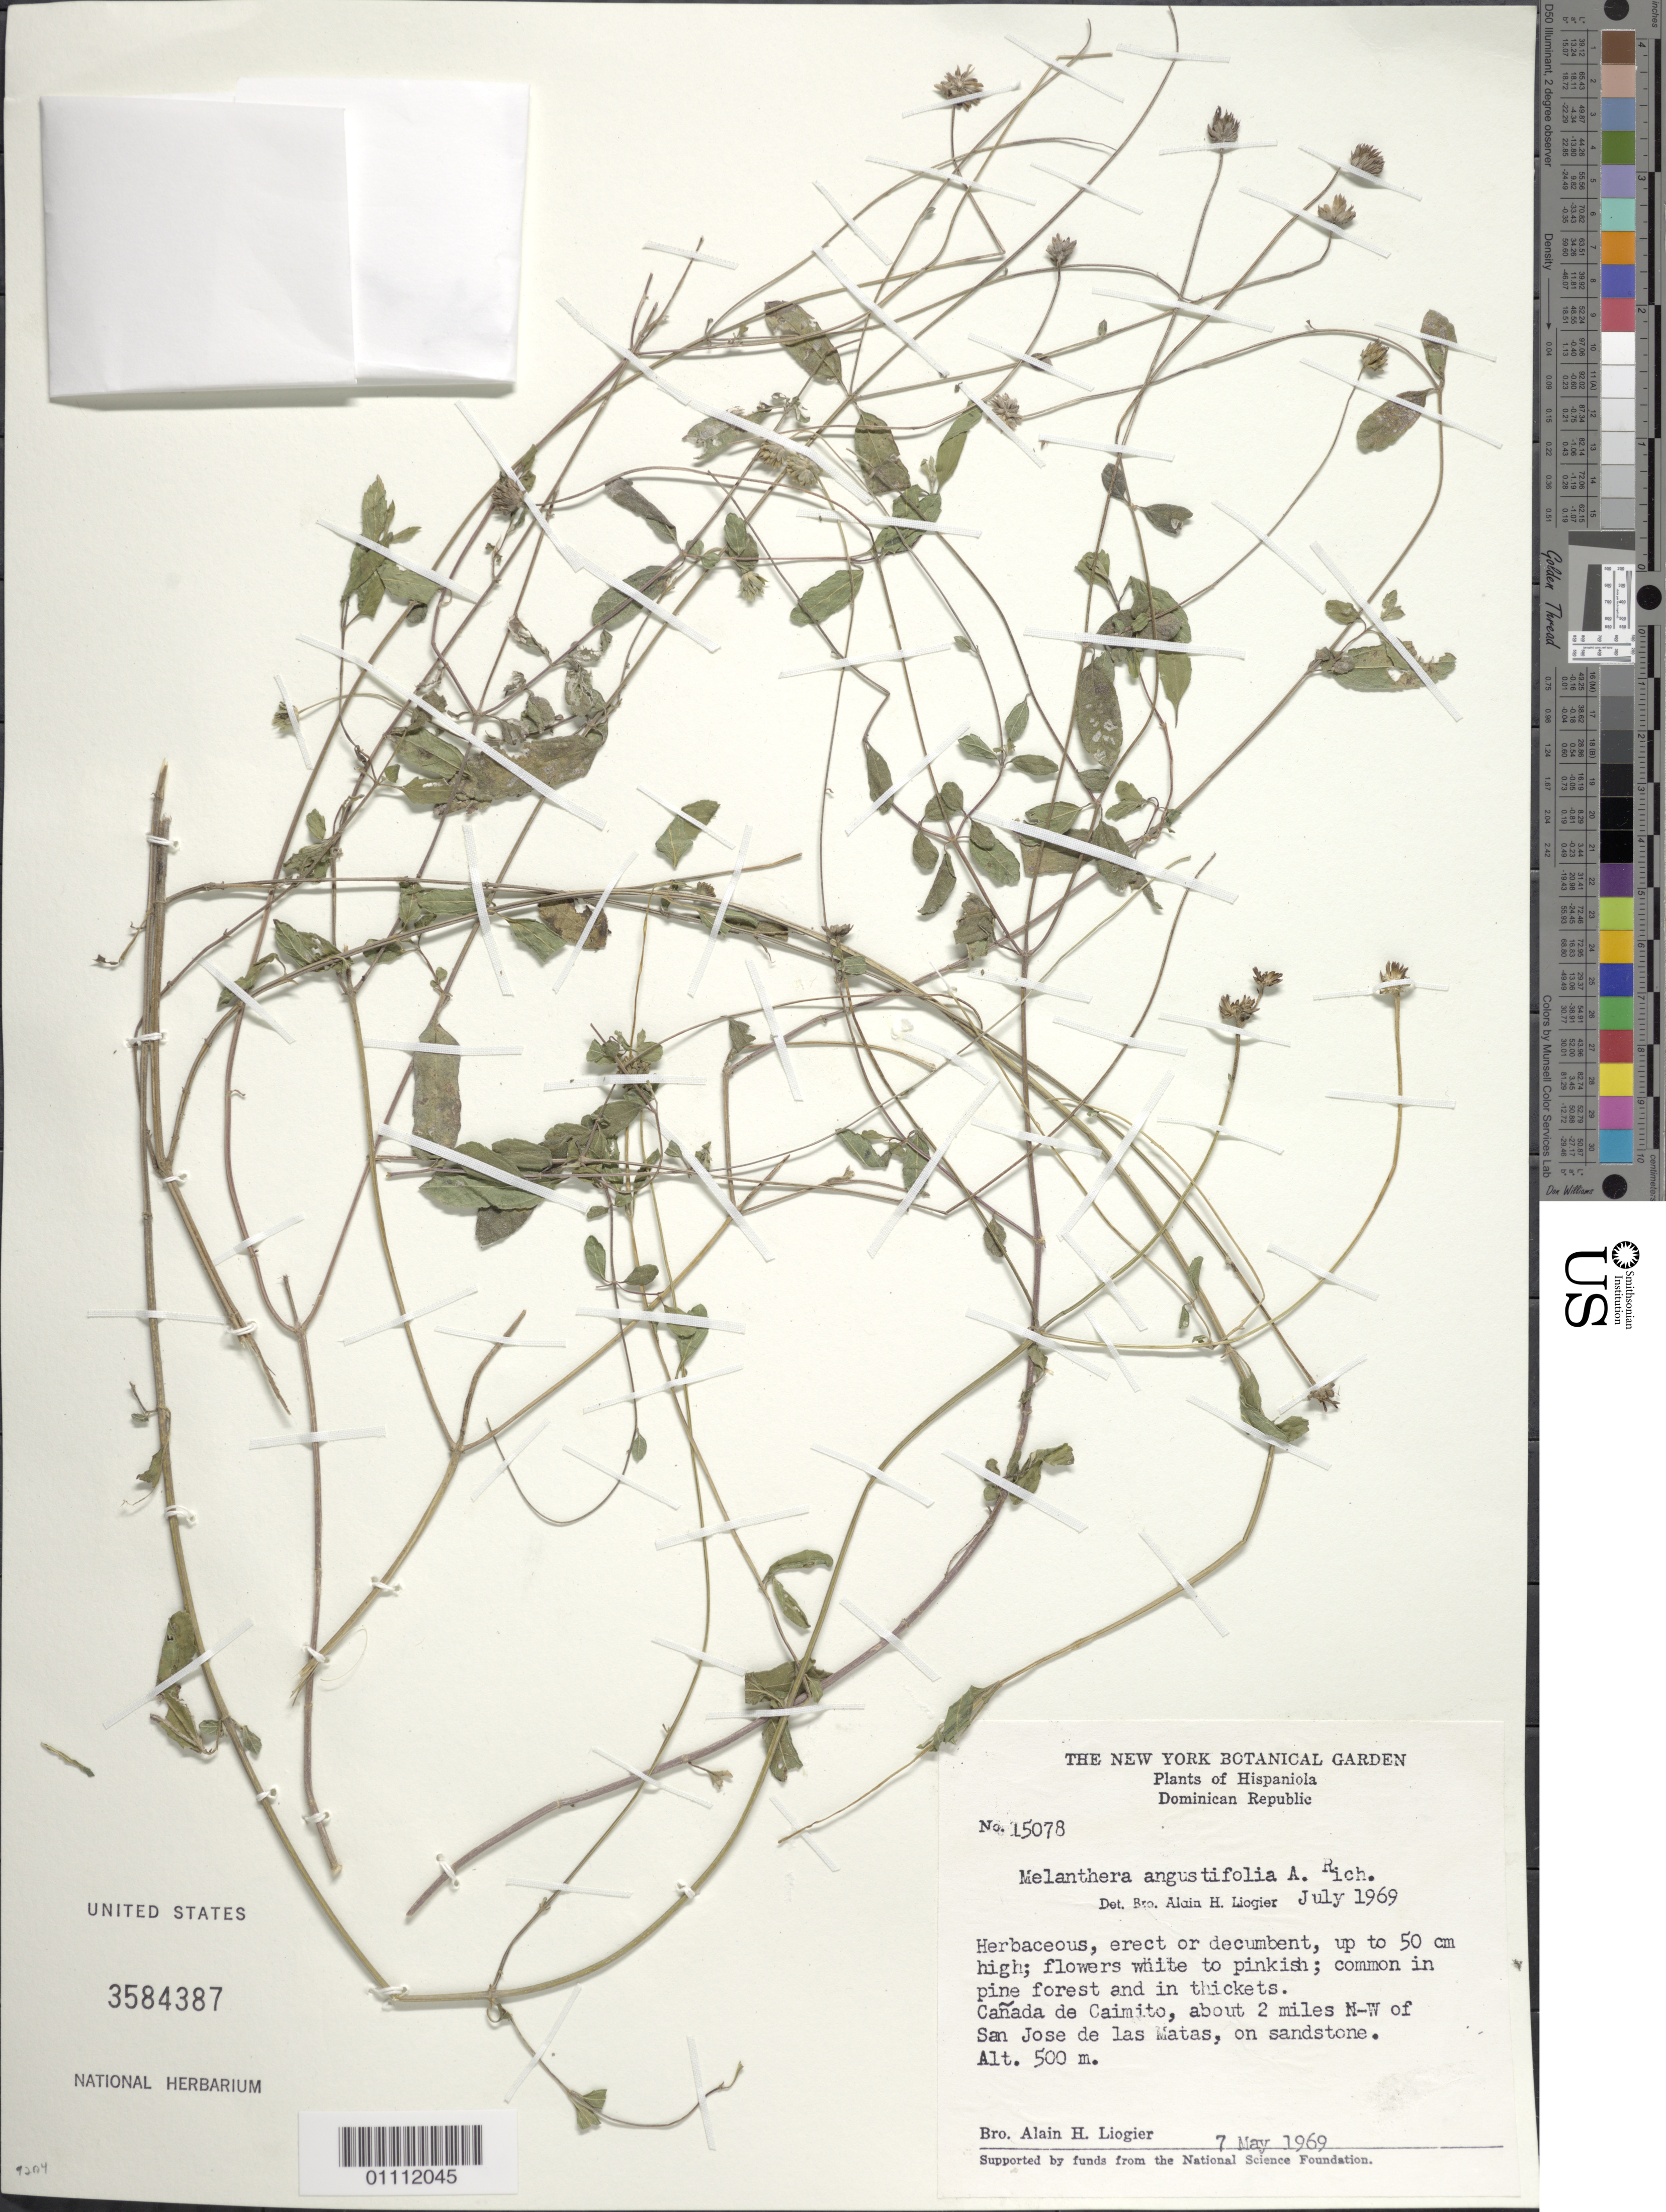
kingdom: Plantae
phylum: Tracheophyta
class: Magnoliopsida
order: Asterales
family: Asteraceae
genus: Melanthera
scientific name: Melanthera angustifolia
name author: A. Rich. in Sagra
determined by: Liogier, Alain H.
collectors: A. H. Liogier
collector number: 15078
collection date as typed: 07 May 1969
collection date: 1969-05-07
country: Dominican Republic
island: Hispaniola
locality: Cañada de Caimito, about 2 miles NW of San Jose de las Matas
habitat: On sandstone; common in pine forest and in thickets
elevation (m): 500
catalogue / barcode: US 3584387